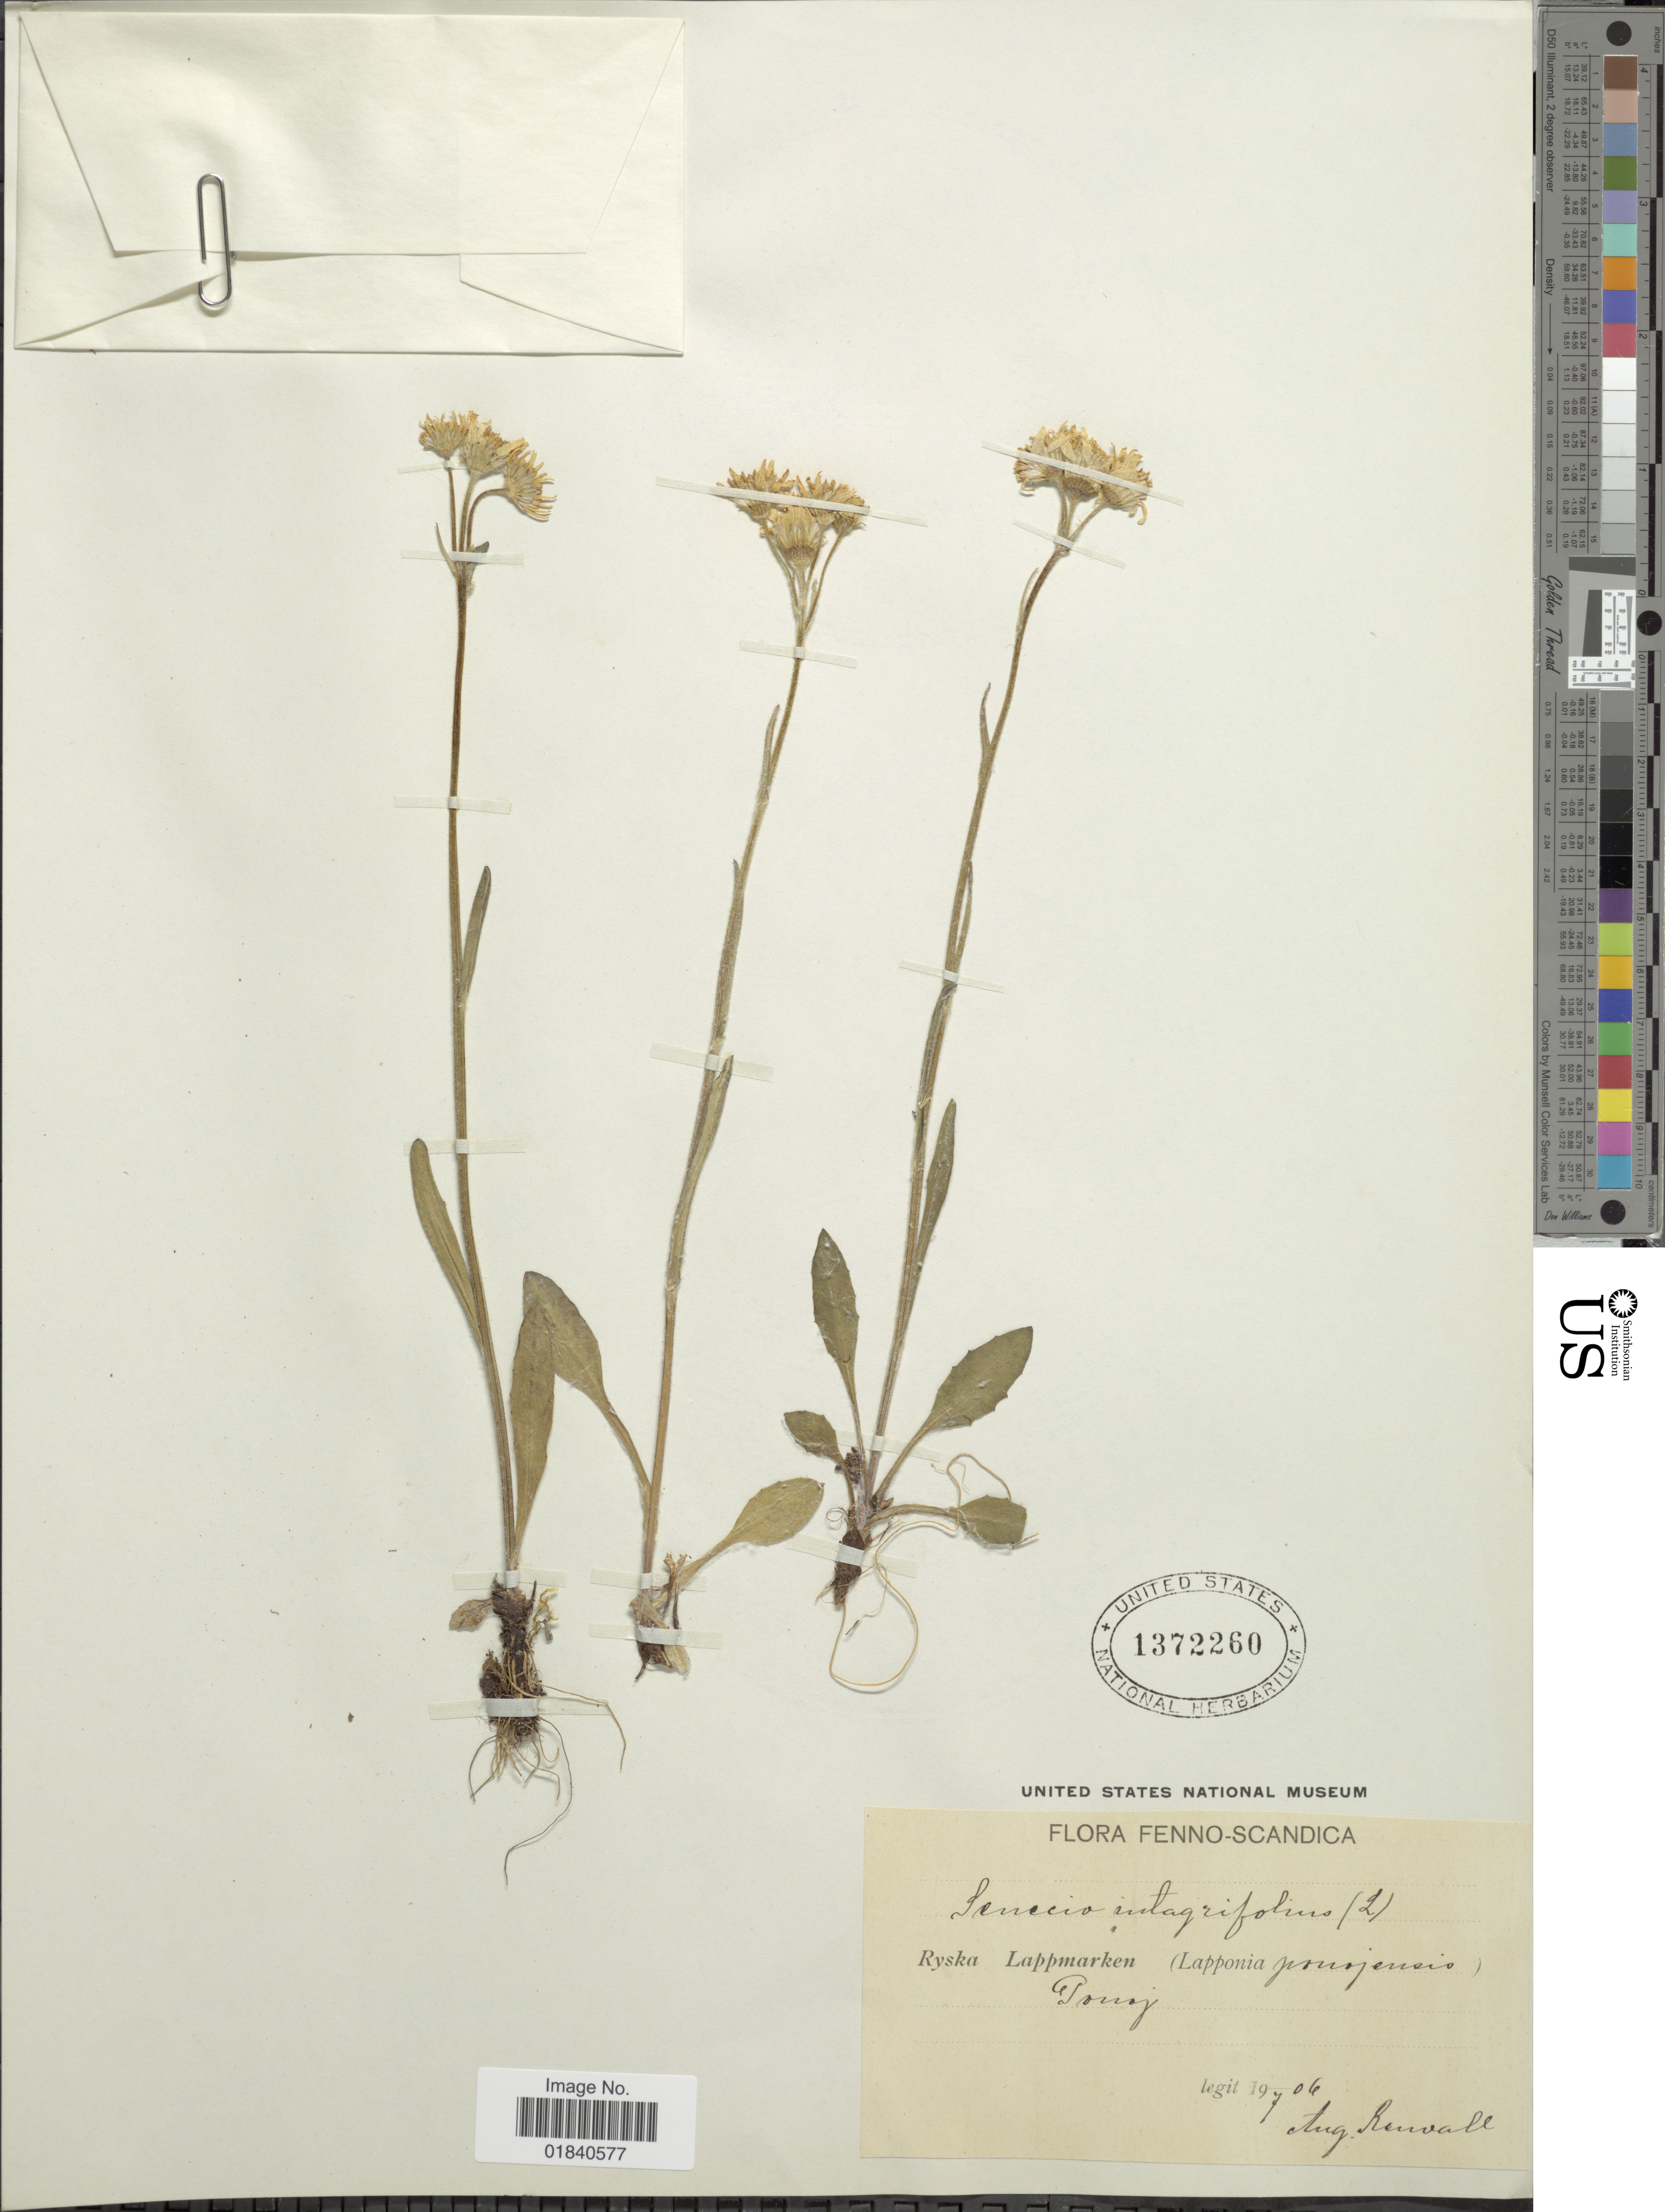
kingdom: Plantae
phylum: Tracheophyta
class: Magnoliopsida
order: Asterales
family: Asteraceae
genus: Tephroseris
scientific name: Tephroseris integrifolia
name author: (L.) Holub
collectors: A. Renvall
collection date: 1906-07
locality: Fenno-Scandica. Ryska Lappmarken (Lapponia pousjensio) Pousj [interpreted]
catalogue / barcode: US 1372260